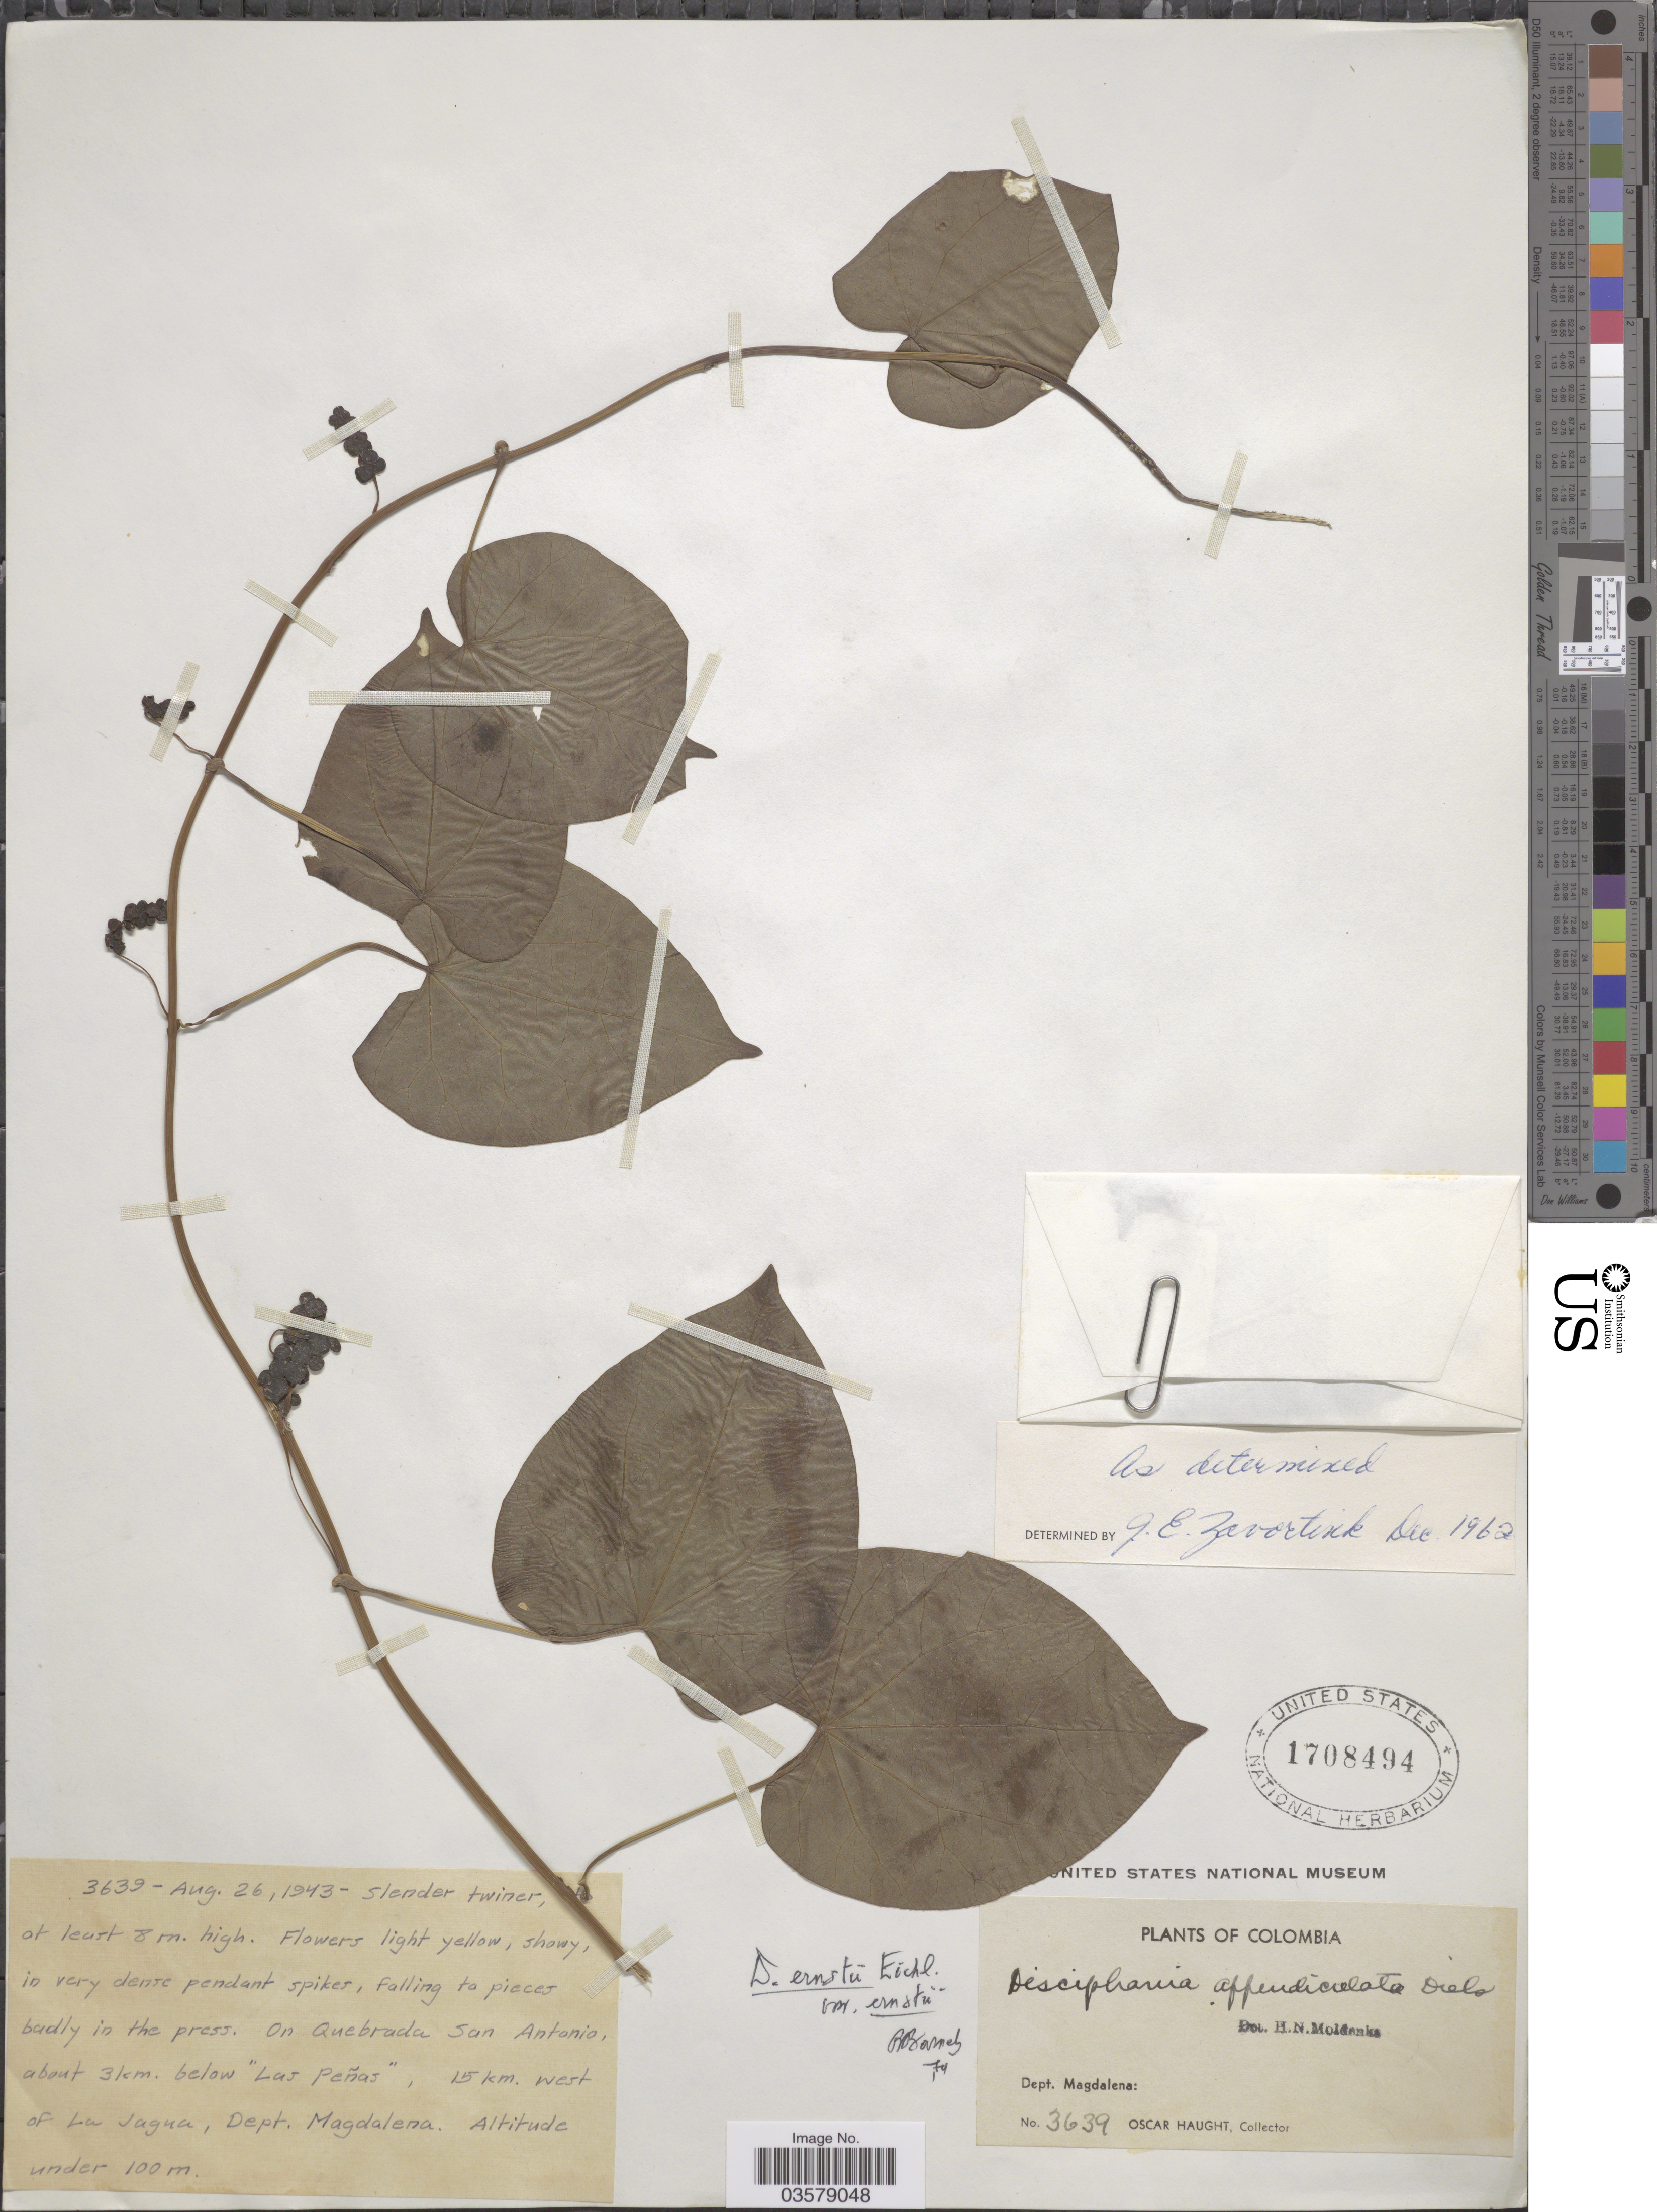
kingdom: Plantae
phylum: Tracheophyta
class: Magnoliopsida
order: Ranunculales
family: Menispermaceae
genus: Disciphania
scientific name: Disciphania ernstii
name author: Eichler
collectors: O. L. Haught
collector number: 3639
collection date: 1943-08-26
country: Colombia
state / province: Magdalena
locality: On Quebrada San Antonio, about 3 km. below "Las Peñas", 15 km. west of La Jagua. Dept. Magdalena:.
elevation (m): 100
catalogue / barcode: US 1708494